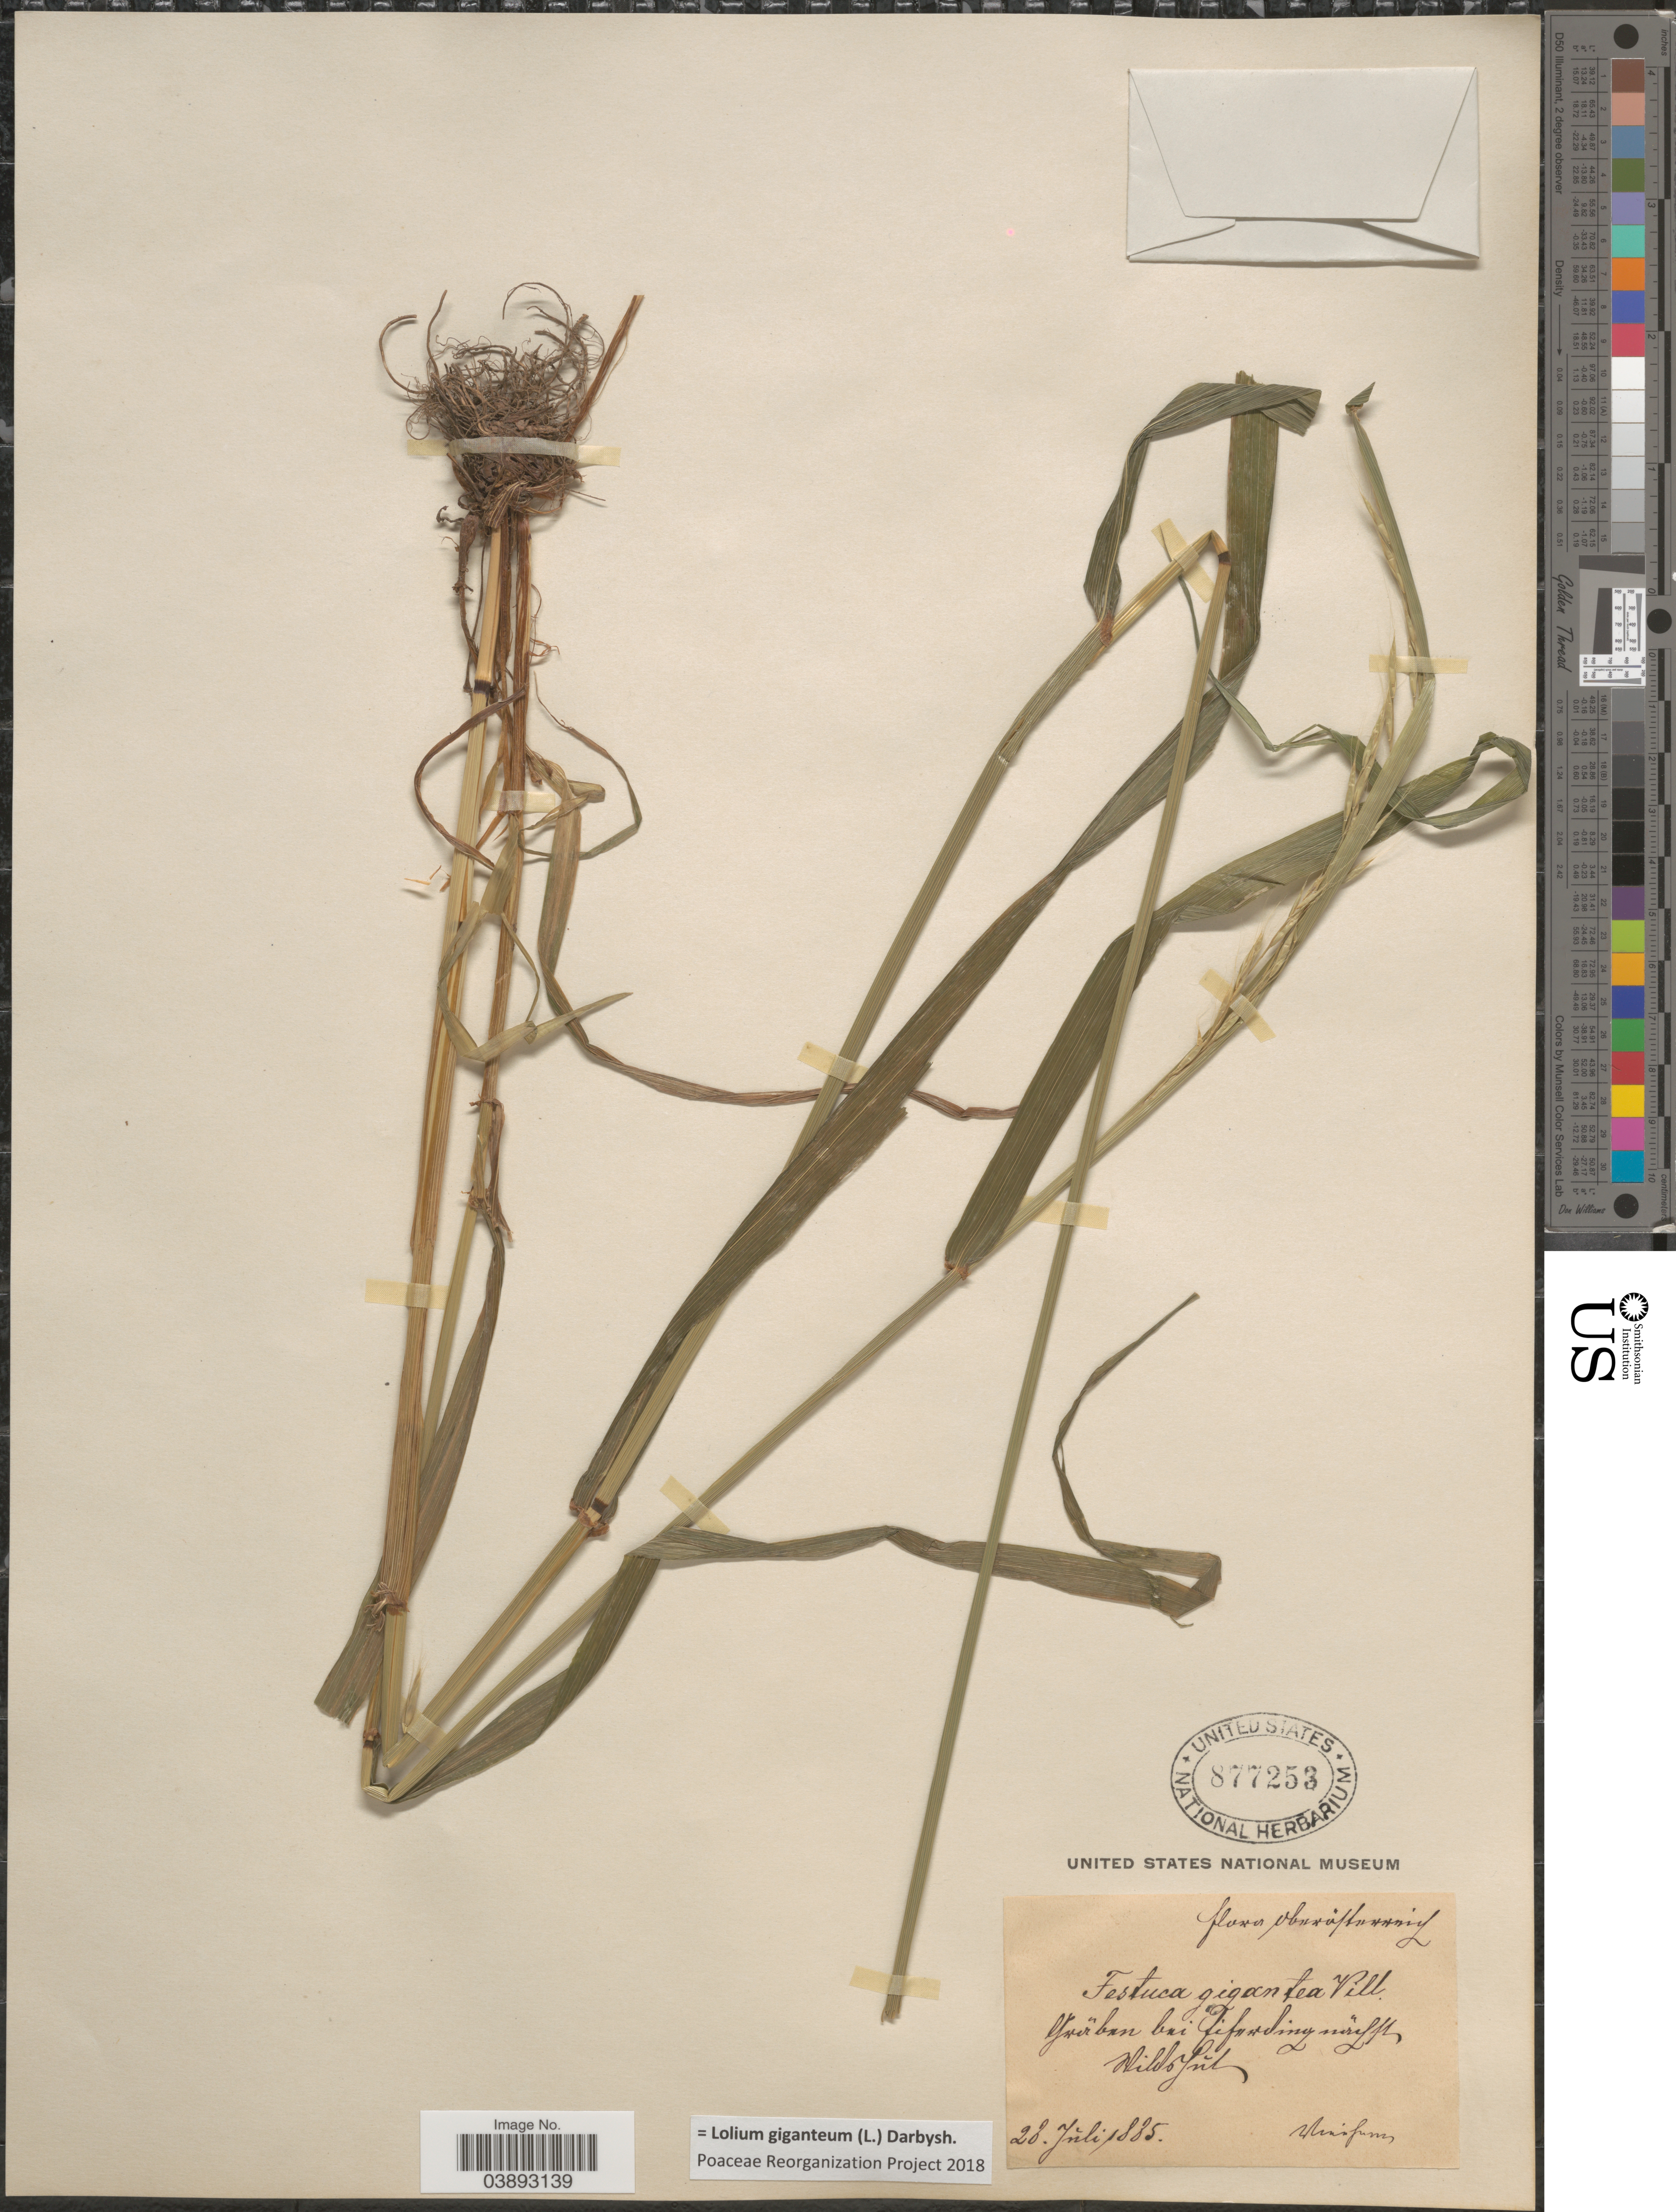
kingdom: Plantae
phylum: Tracheophyta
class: Liliopsida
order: Poales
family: Poaceae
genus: Lolium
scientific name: Lolium giganteum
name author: (L.) Darbysh.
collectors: F. Vierhapper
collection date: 1835-07-28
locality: [illegible text].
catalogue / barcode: US 877253